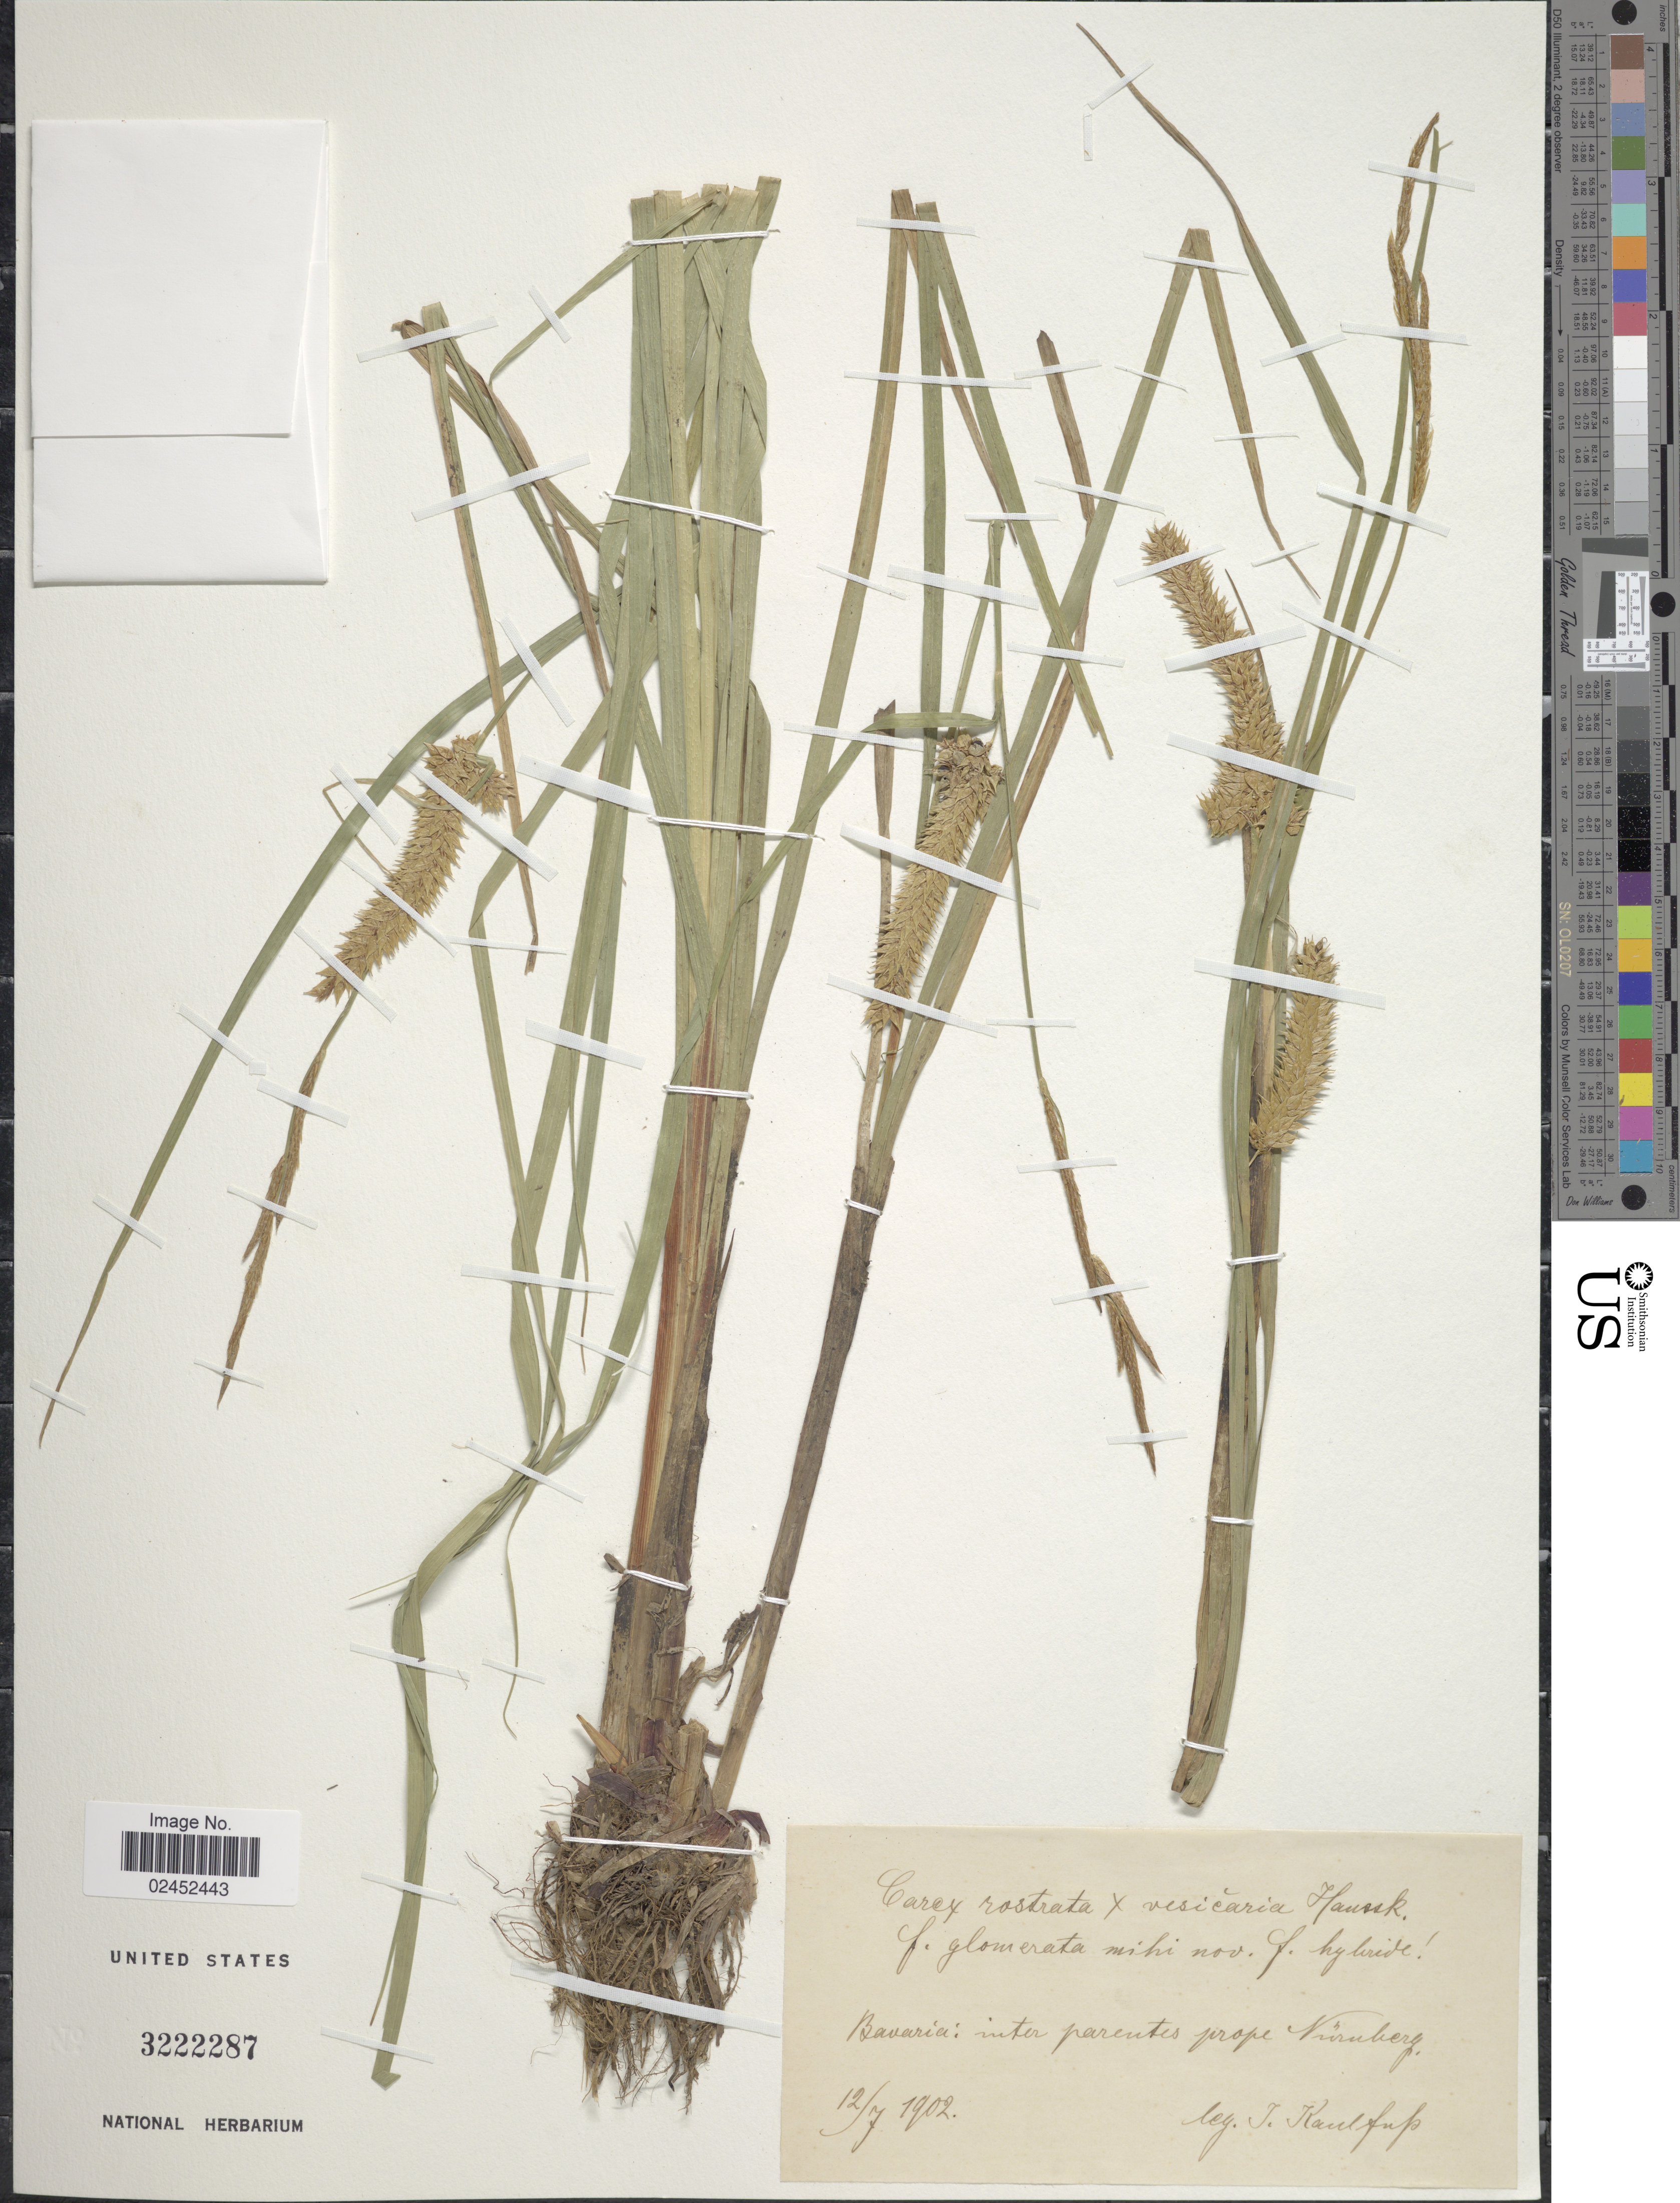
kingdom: Plantae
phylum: Tracheophyta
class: Liliopsida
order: Poales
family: Cyperaceae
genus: Carex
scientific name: Carex rostrata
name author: Stokes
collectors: J. S. Kaulfuss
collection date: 1902-07-12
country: Germany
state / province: Bayern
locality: Bavaria: inter parentes prope Nürnberg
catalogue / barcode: US 3222287